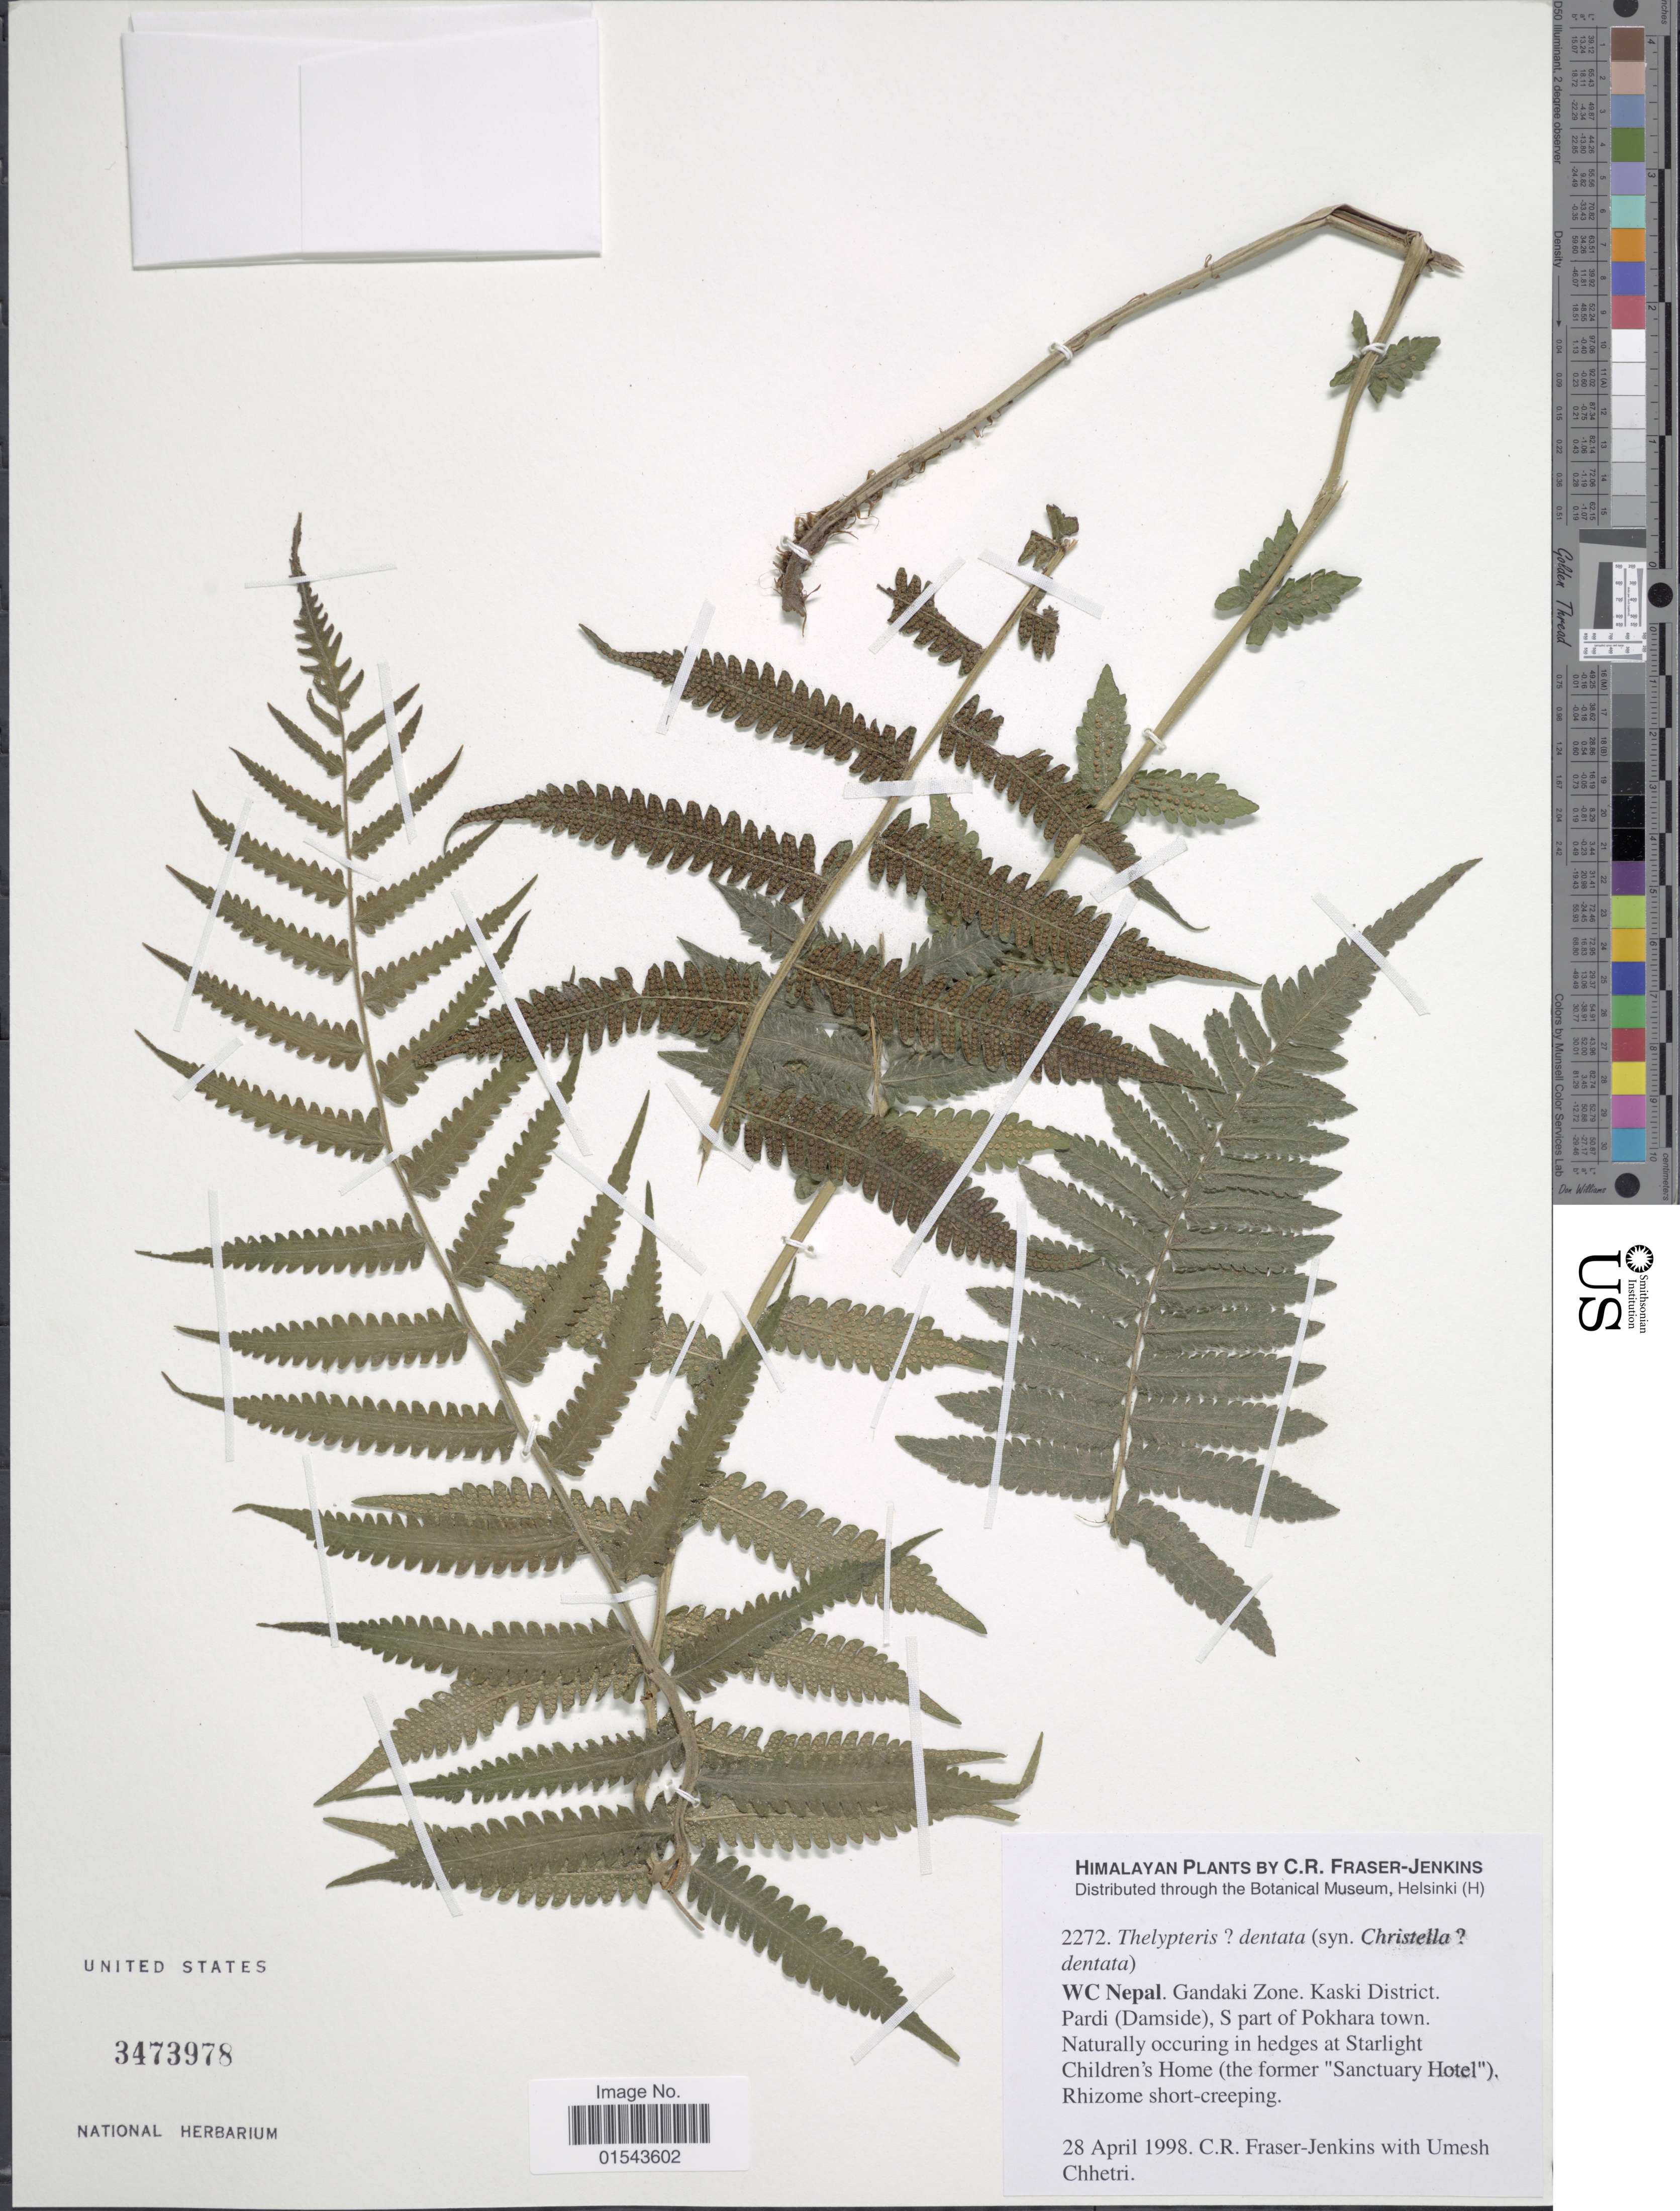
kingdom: Plantae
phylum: Tracheophyta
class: Polypodiopsida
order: Polypodiales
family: Thelypteridaceae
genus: Christella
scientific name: Christella dentata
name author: (Forssk.) Brownsey & Jermy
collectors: C. R. Fraser-Jenkins & U. Chhetri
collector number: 2272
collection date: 1998-04-28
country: Nepal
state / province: Gandaki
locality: Himalaya, WC Nepal. Gandaki Zone. kaski District. Pardi (Damside) , S part of Pokhara town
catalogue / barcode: US 3473978